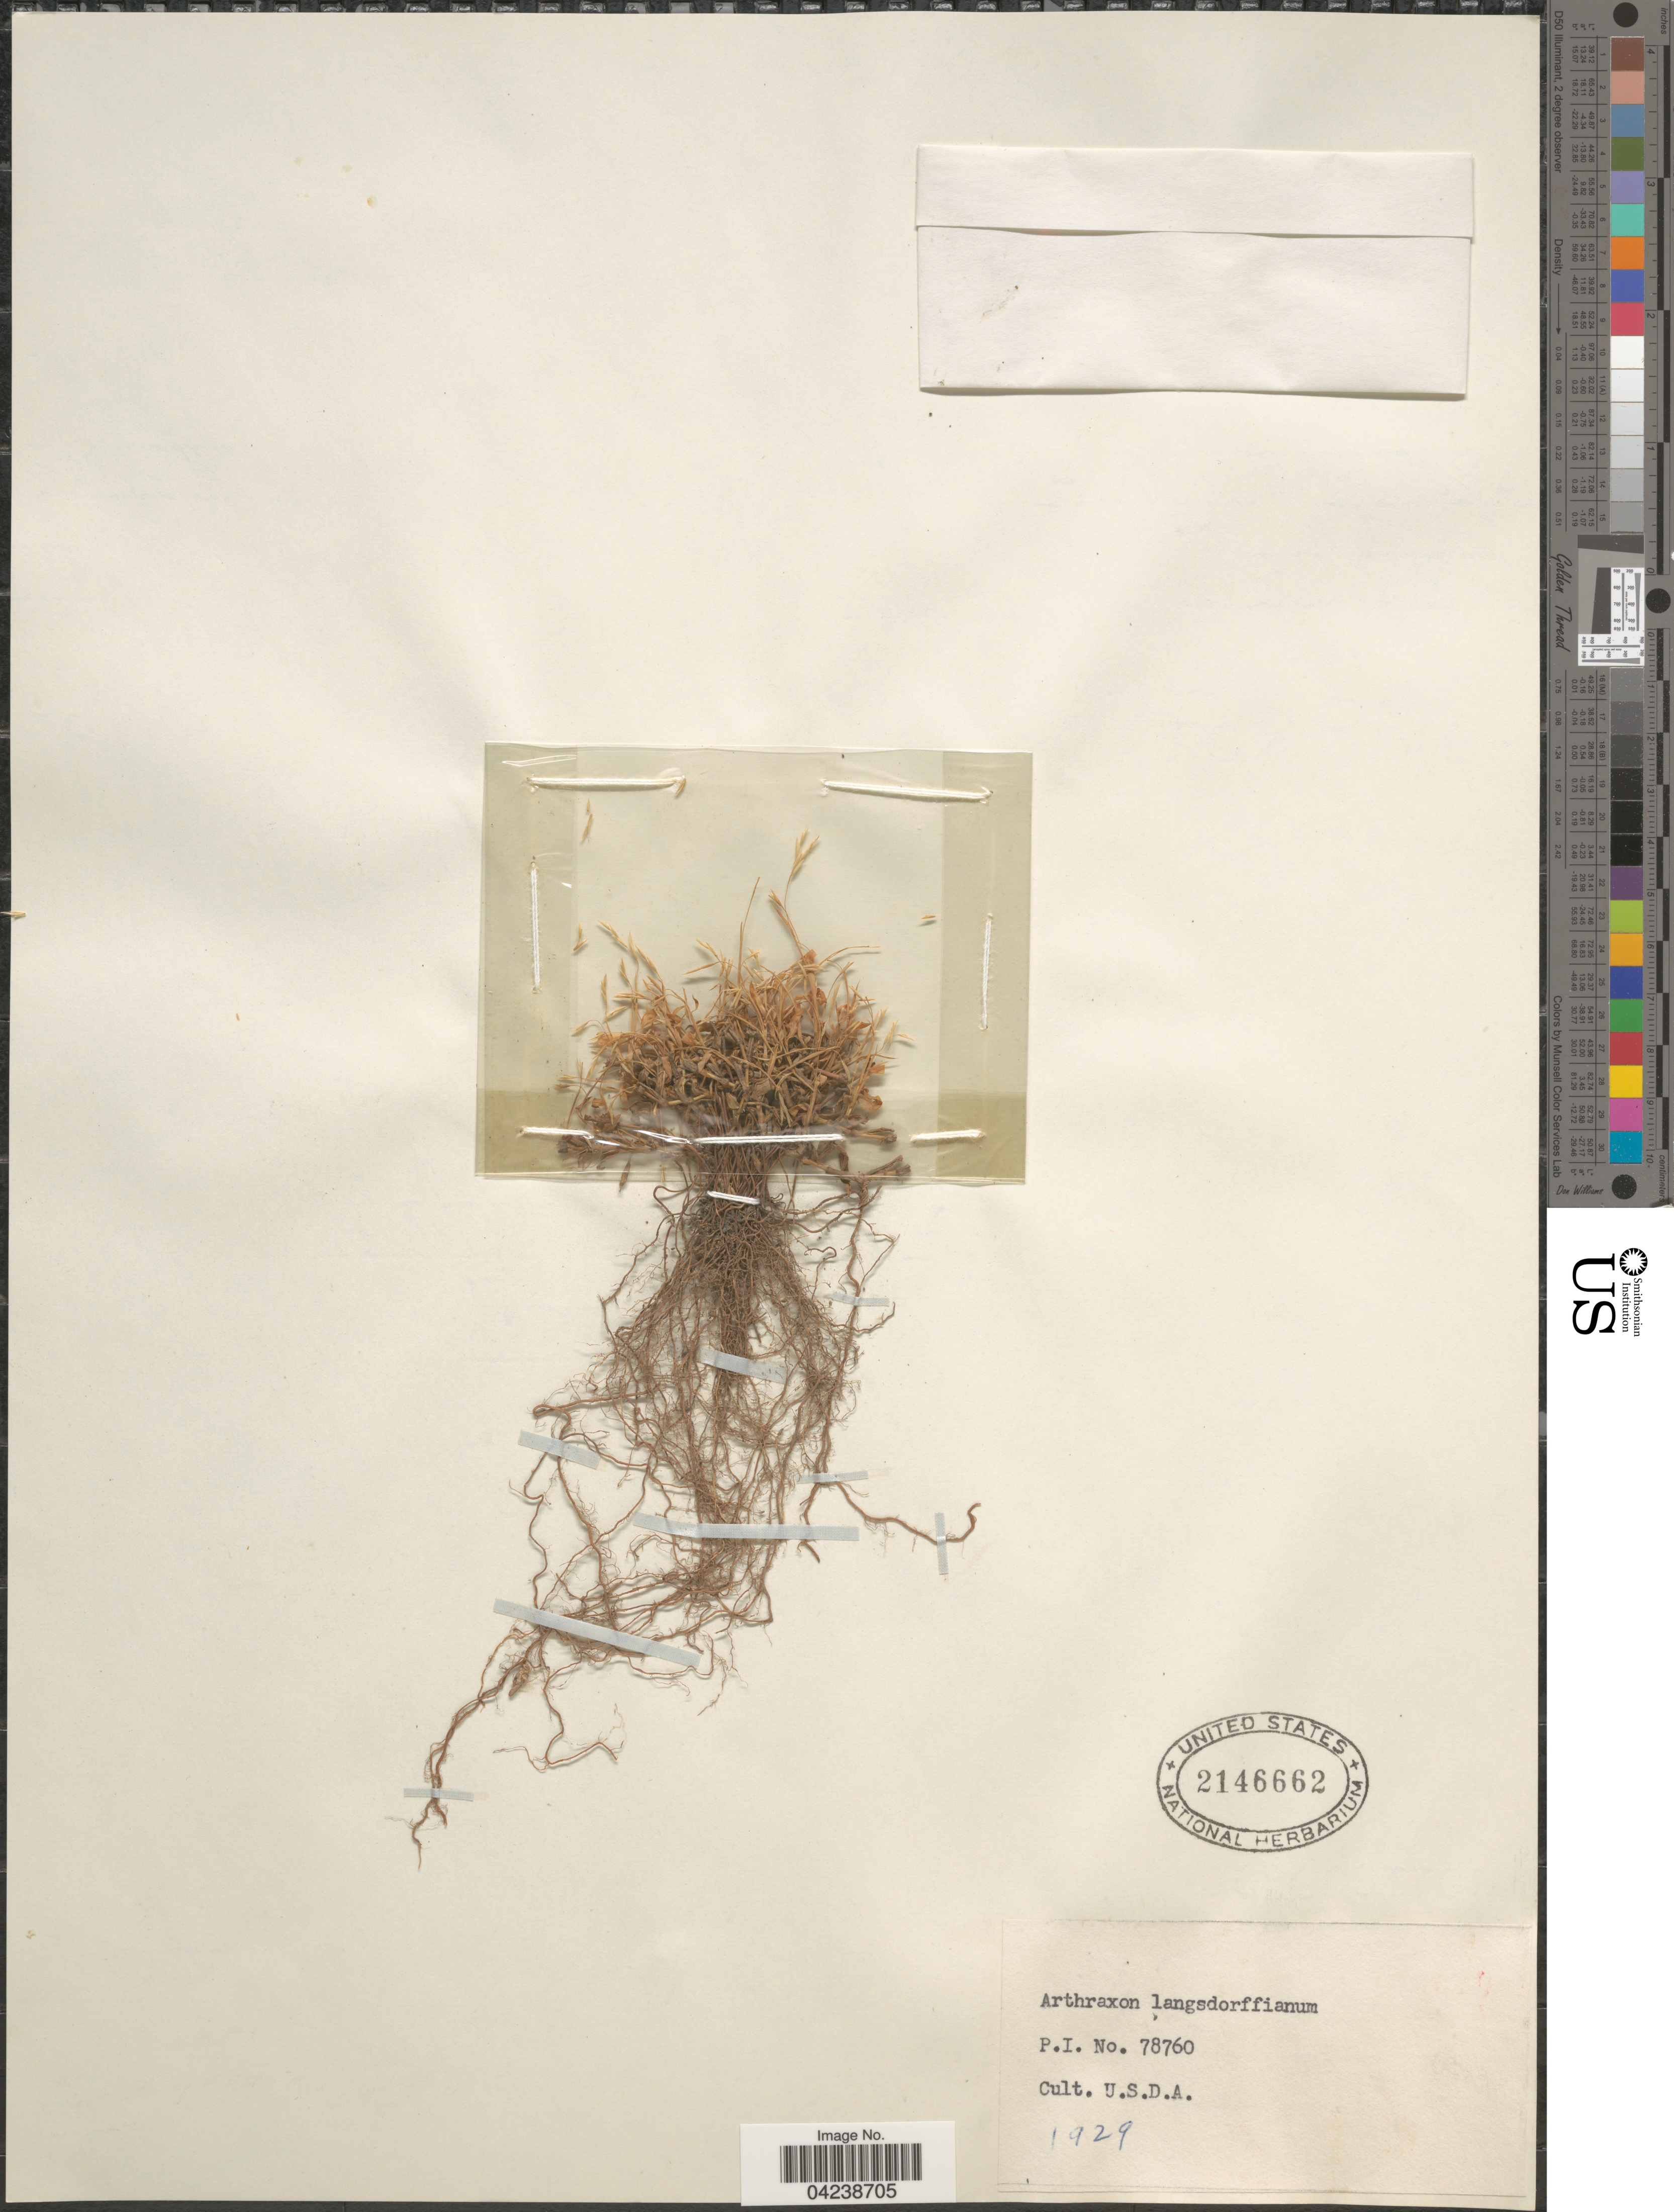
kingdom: Plantae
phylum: Tracheophyta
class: Liliopsida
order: Poales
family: Poaceae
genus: Arthraxon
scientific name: Arthraxon hispidus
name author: (Thunb.) Makino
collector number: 78760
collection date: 1929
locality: Cult. U.S.D.A.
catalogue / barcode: US 2146662